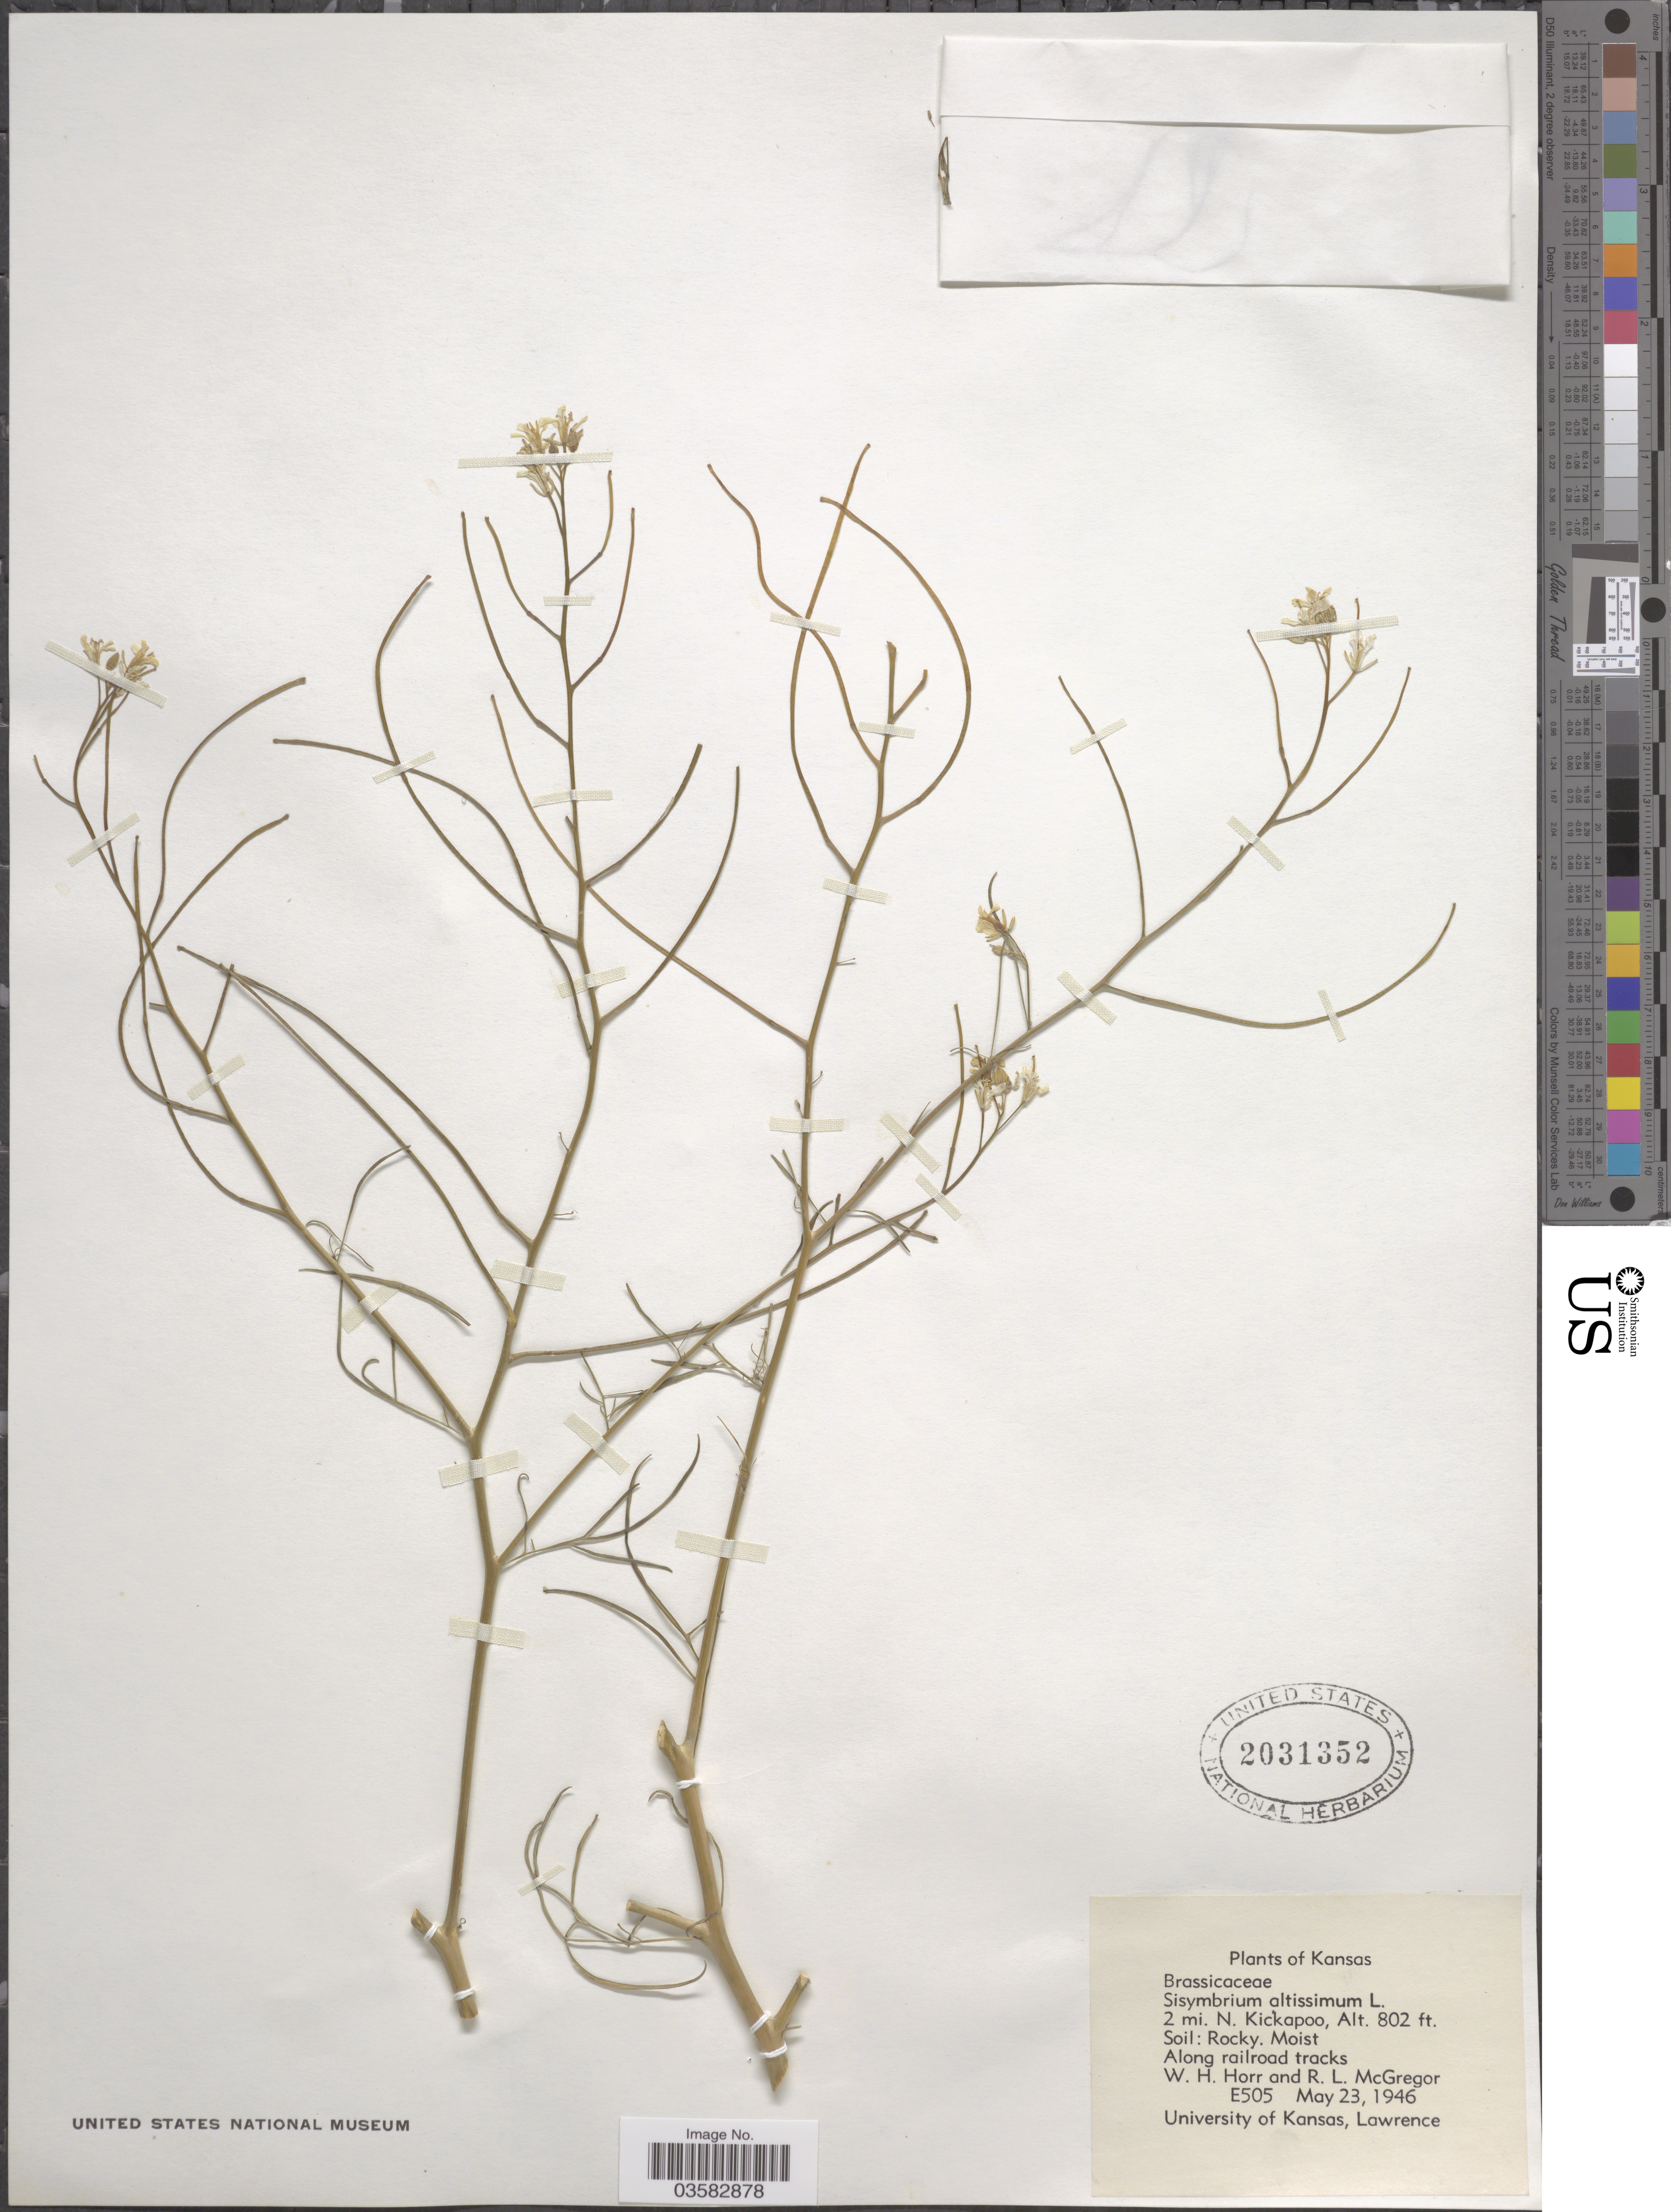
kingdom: Plantae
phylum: Tracheophyta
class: Magnoliopsida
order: Brassicales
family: Brassicaceae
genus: Sisymbrium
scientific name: Sisymbrium altissimum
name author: L.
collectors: W. H. Horr & R. McGregor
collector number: E505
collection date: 1946-05-23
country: United States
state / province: Kansas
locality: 2 mi. N. Kickapoo.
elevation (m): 244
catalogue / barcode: US 2031352